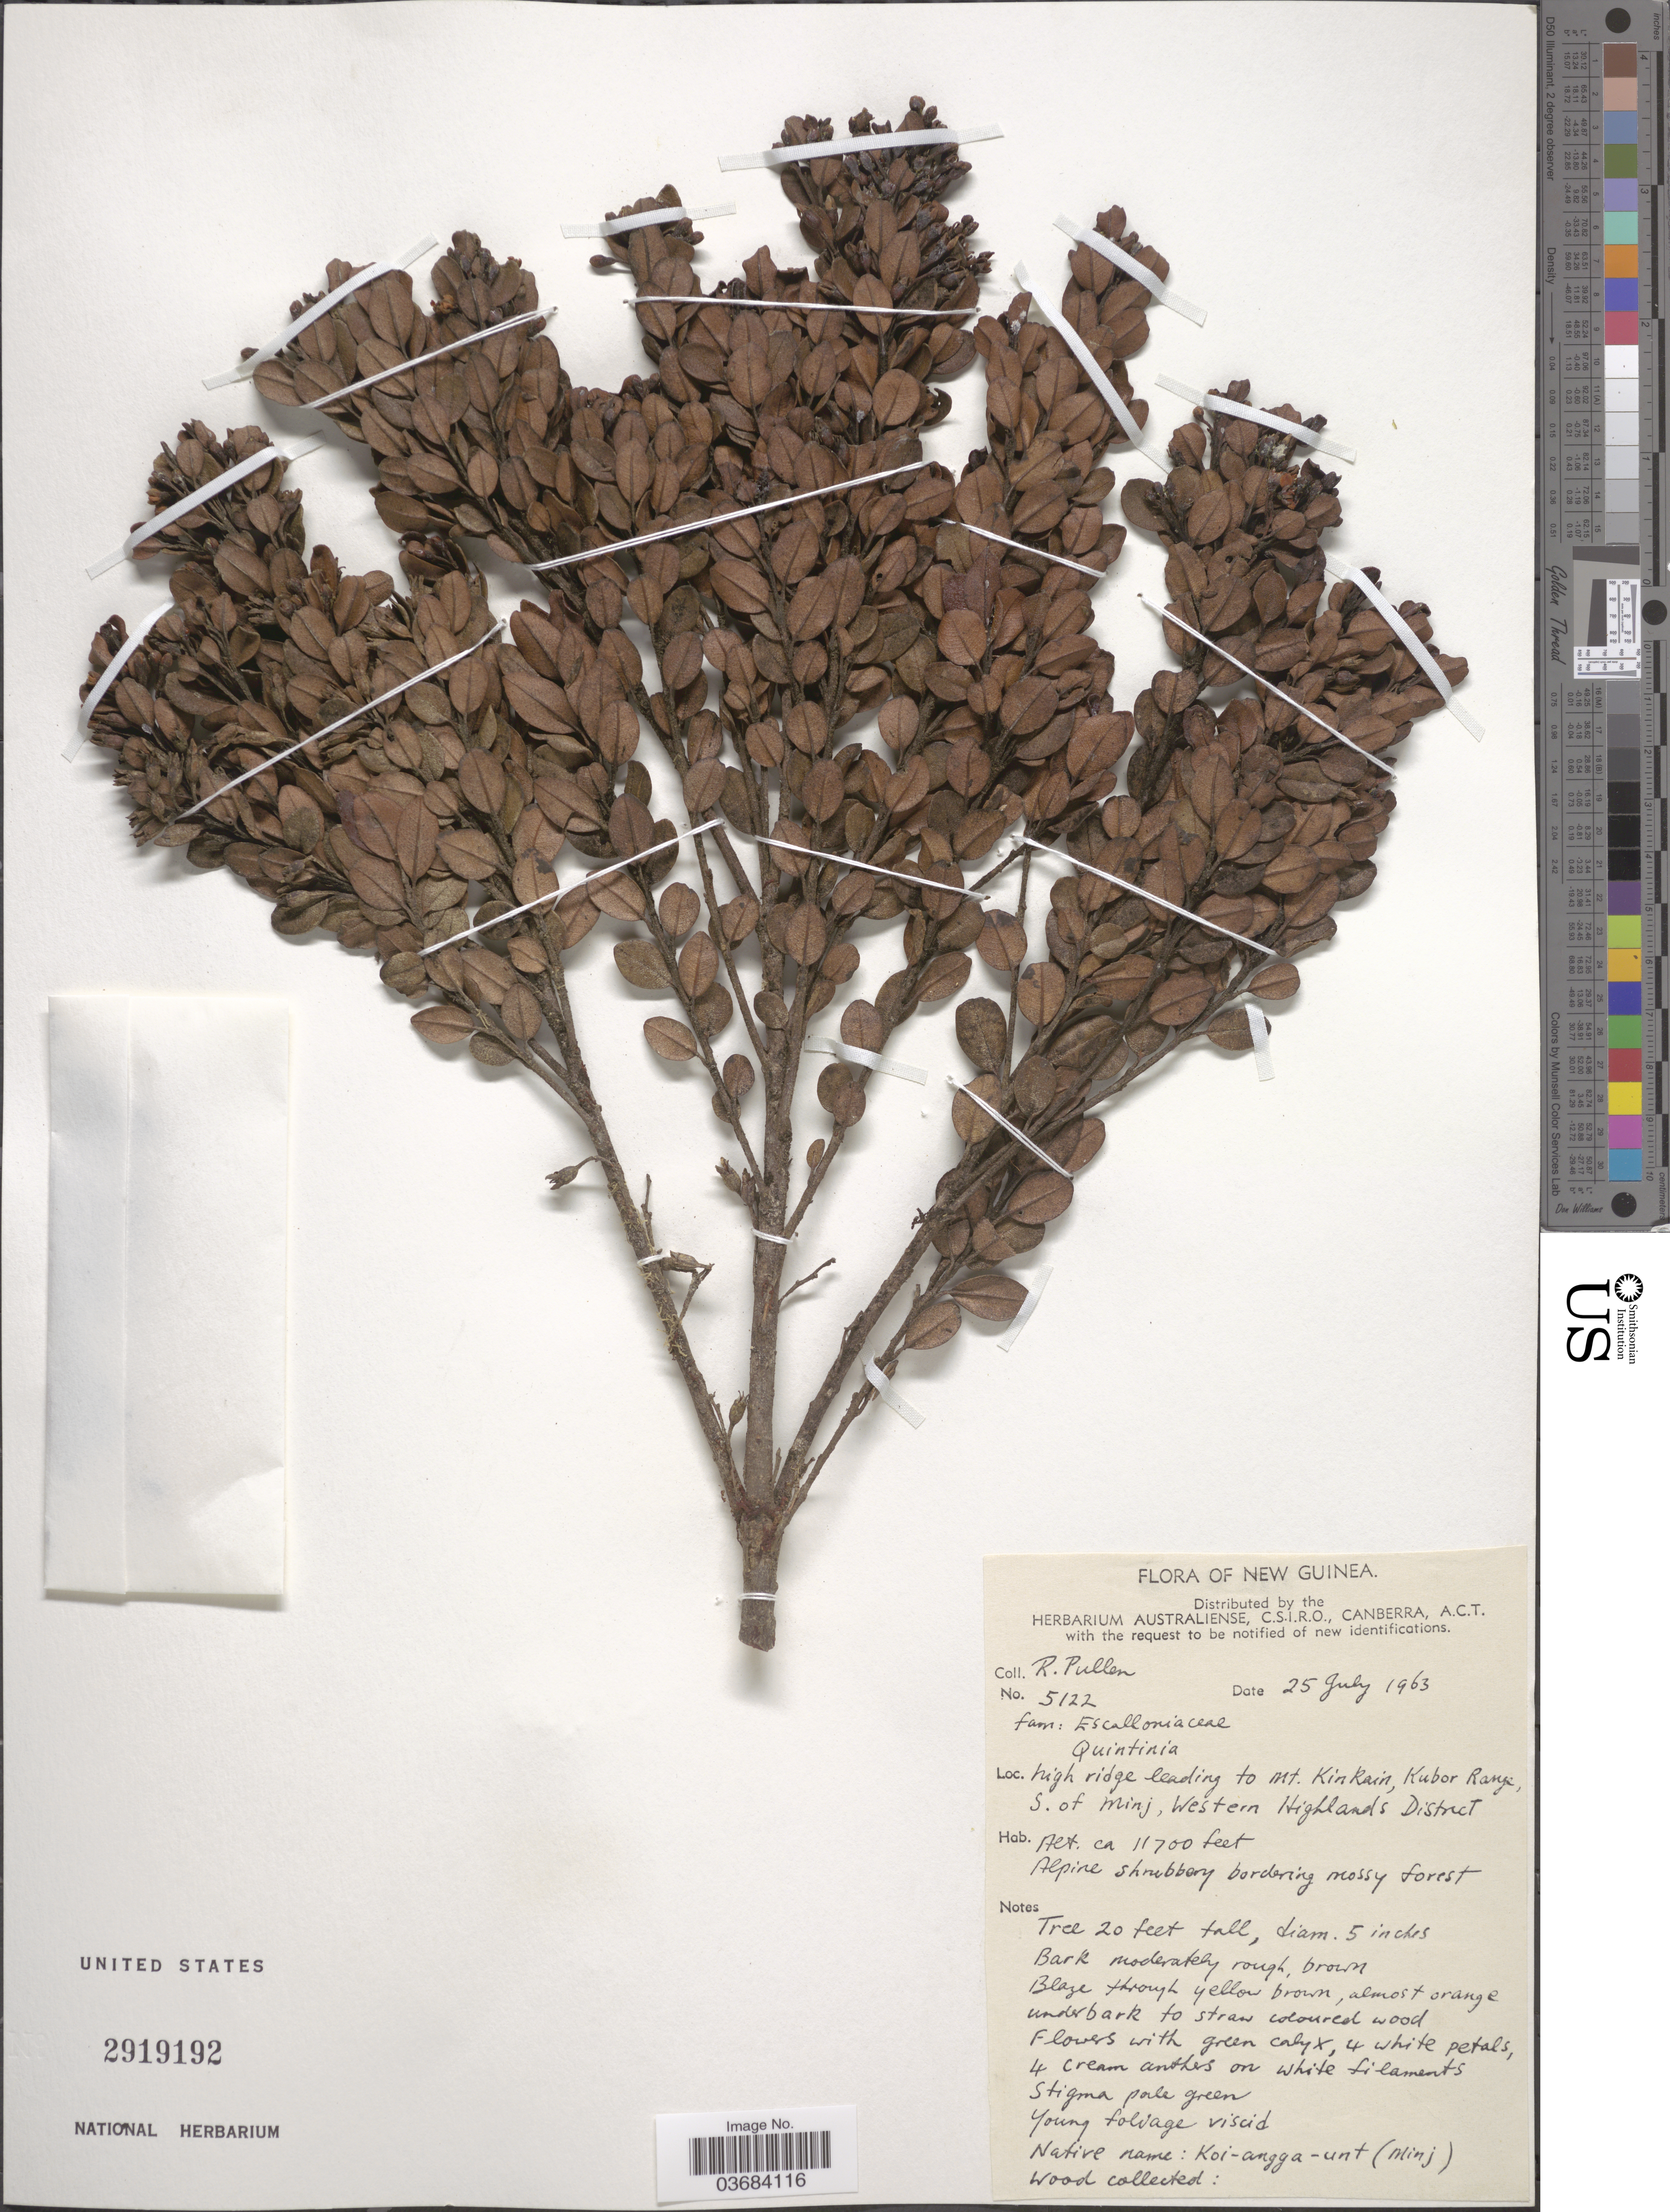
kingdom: Plantae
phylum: Tracheophyta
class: Magnoliopsida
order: Paracryphiales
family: Paracryphiaceae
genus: Quintinia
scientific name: Quintinia sp.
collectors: R. Pullen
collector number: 5122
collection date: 1963-07-25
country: Papua New Guinea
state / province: Western Highlands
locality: New Guinea. High ridge leading to Mt. Kin Rain, Kubor Range, S. of Minj, Western Highlands District.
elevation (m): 3566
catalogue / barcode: US 2919192